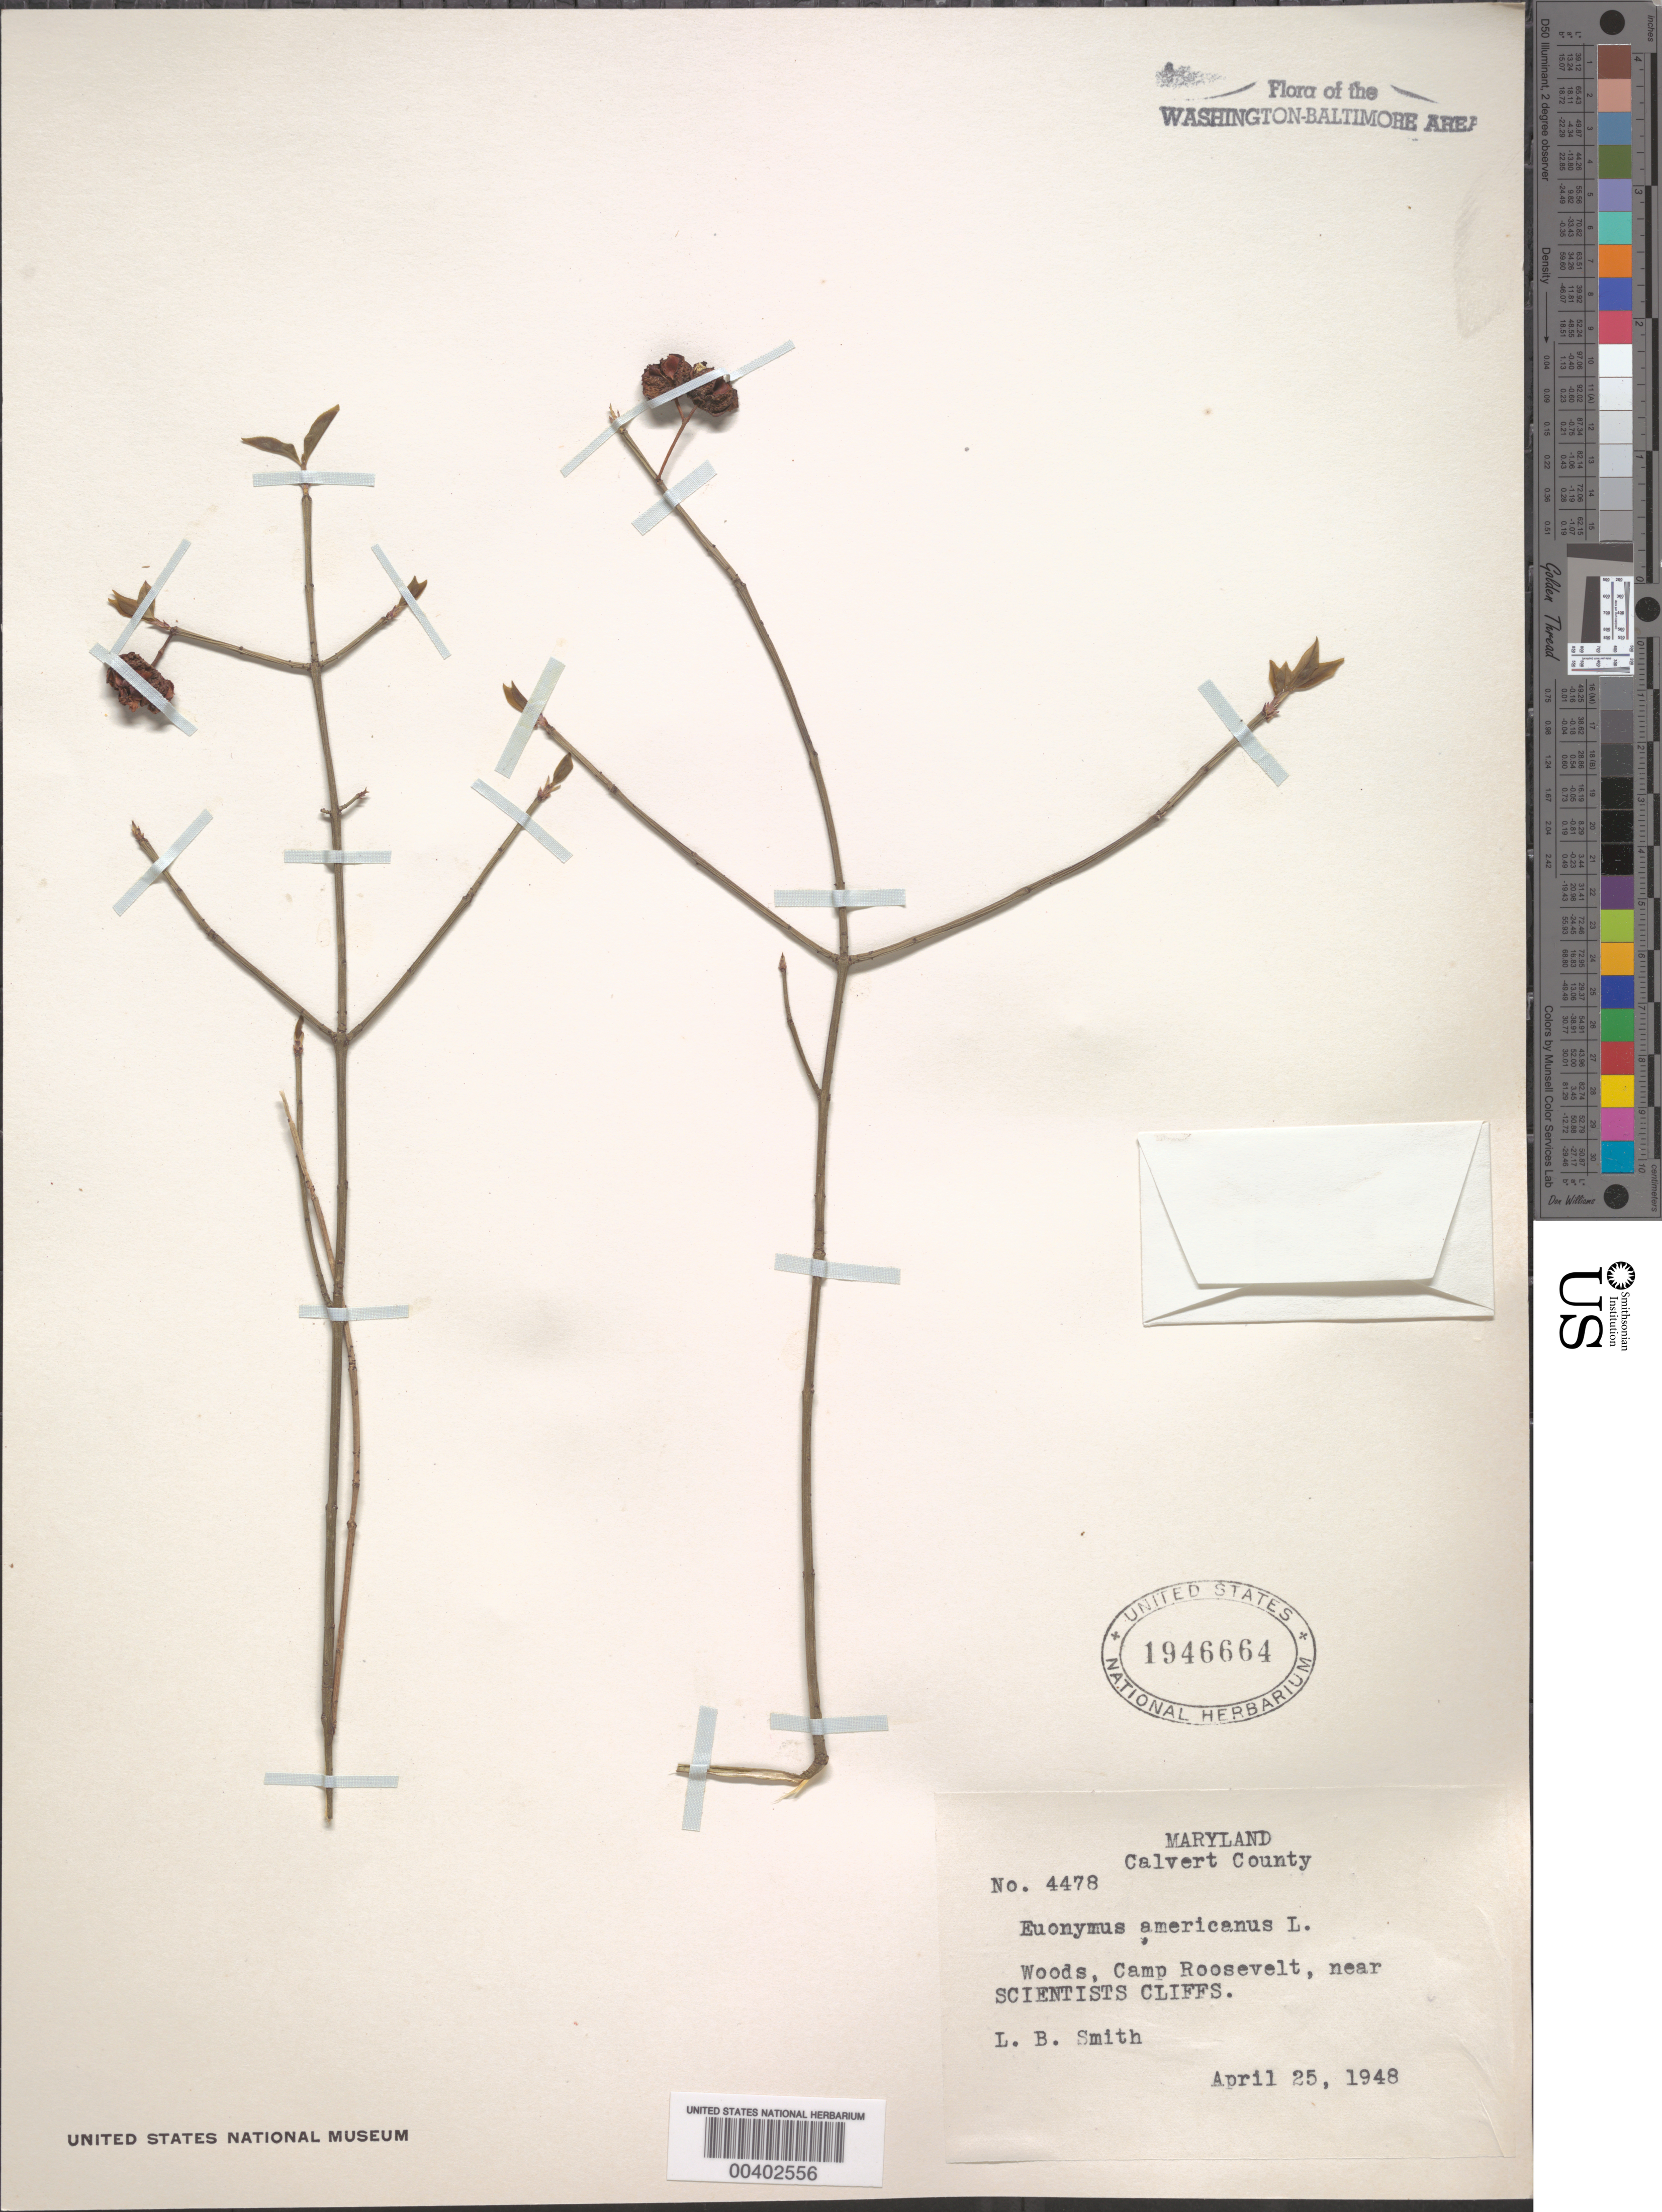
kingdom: Plantae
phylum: Tracheophyta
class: Magnoliopsida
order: Celastrales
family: Celastraceae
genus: Euonymus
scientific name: Euonymus americanus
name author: L.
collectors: L. Smith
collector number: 4478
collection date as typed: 25 Apr 1948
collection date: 1948-04-25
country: United States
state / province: Maryland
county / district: Calvert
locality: Camp Roosevelt, Scientists Clifts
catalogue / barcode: US 1946664